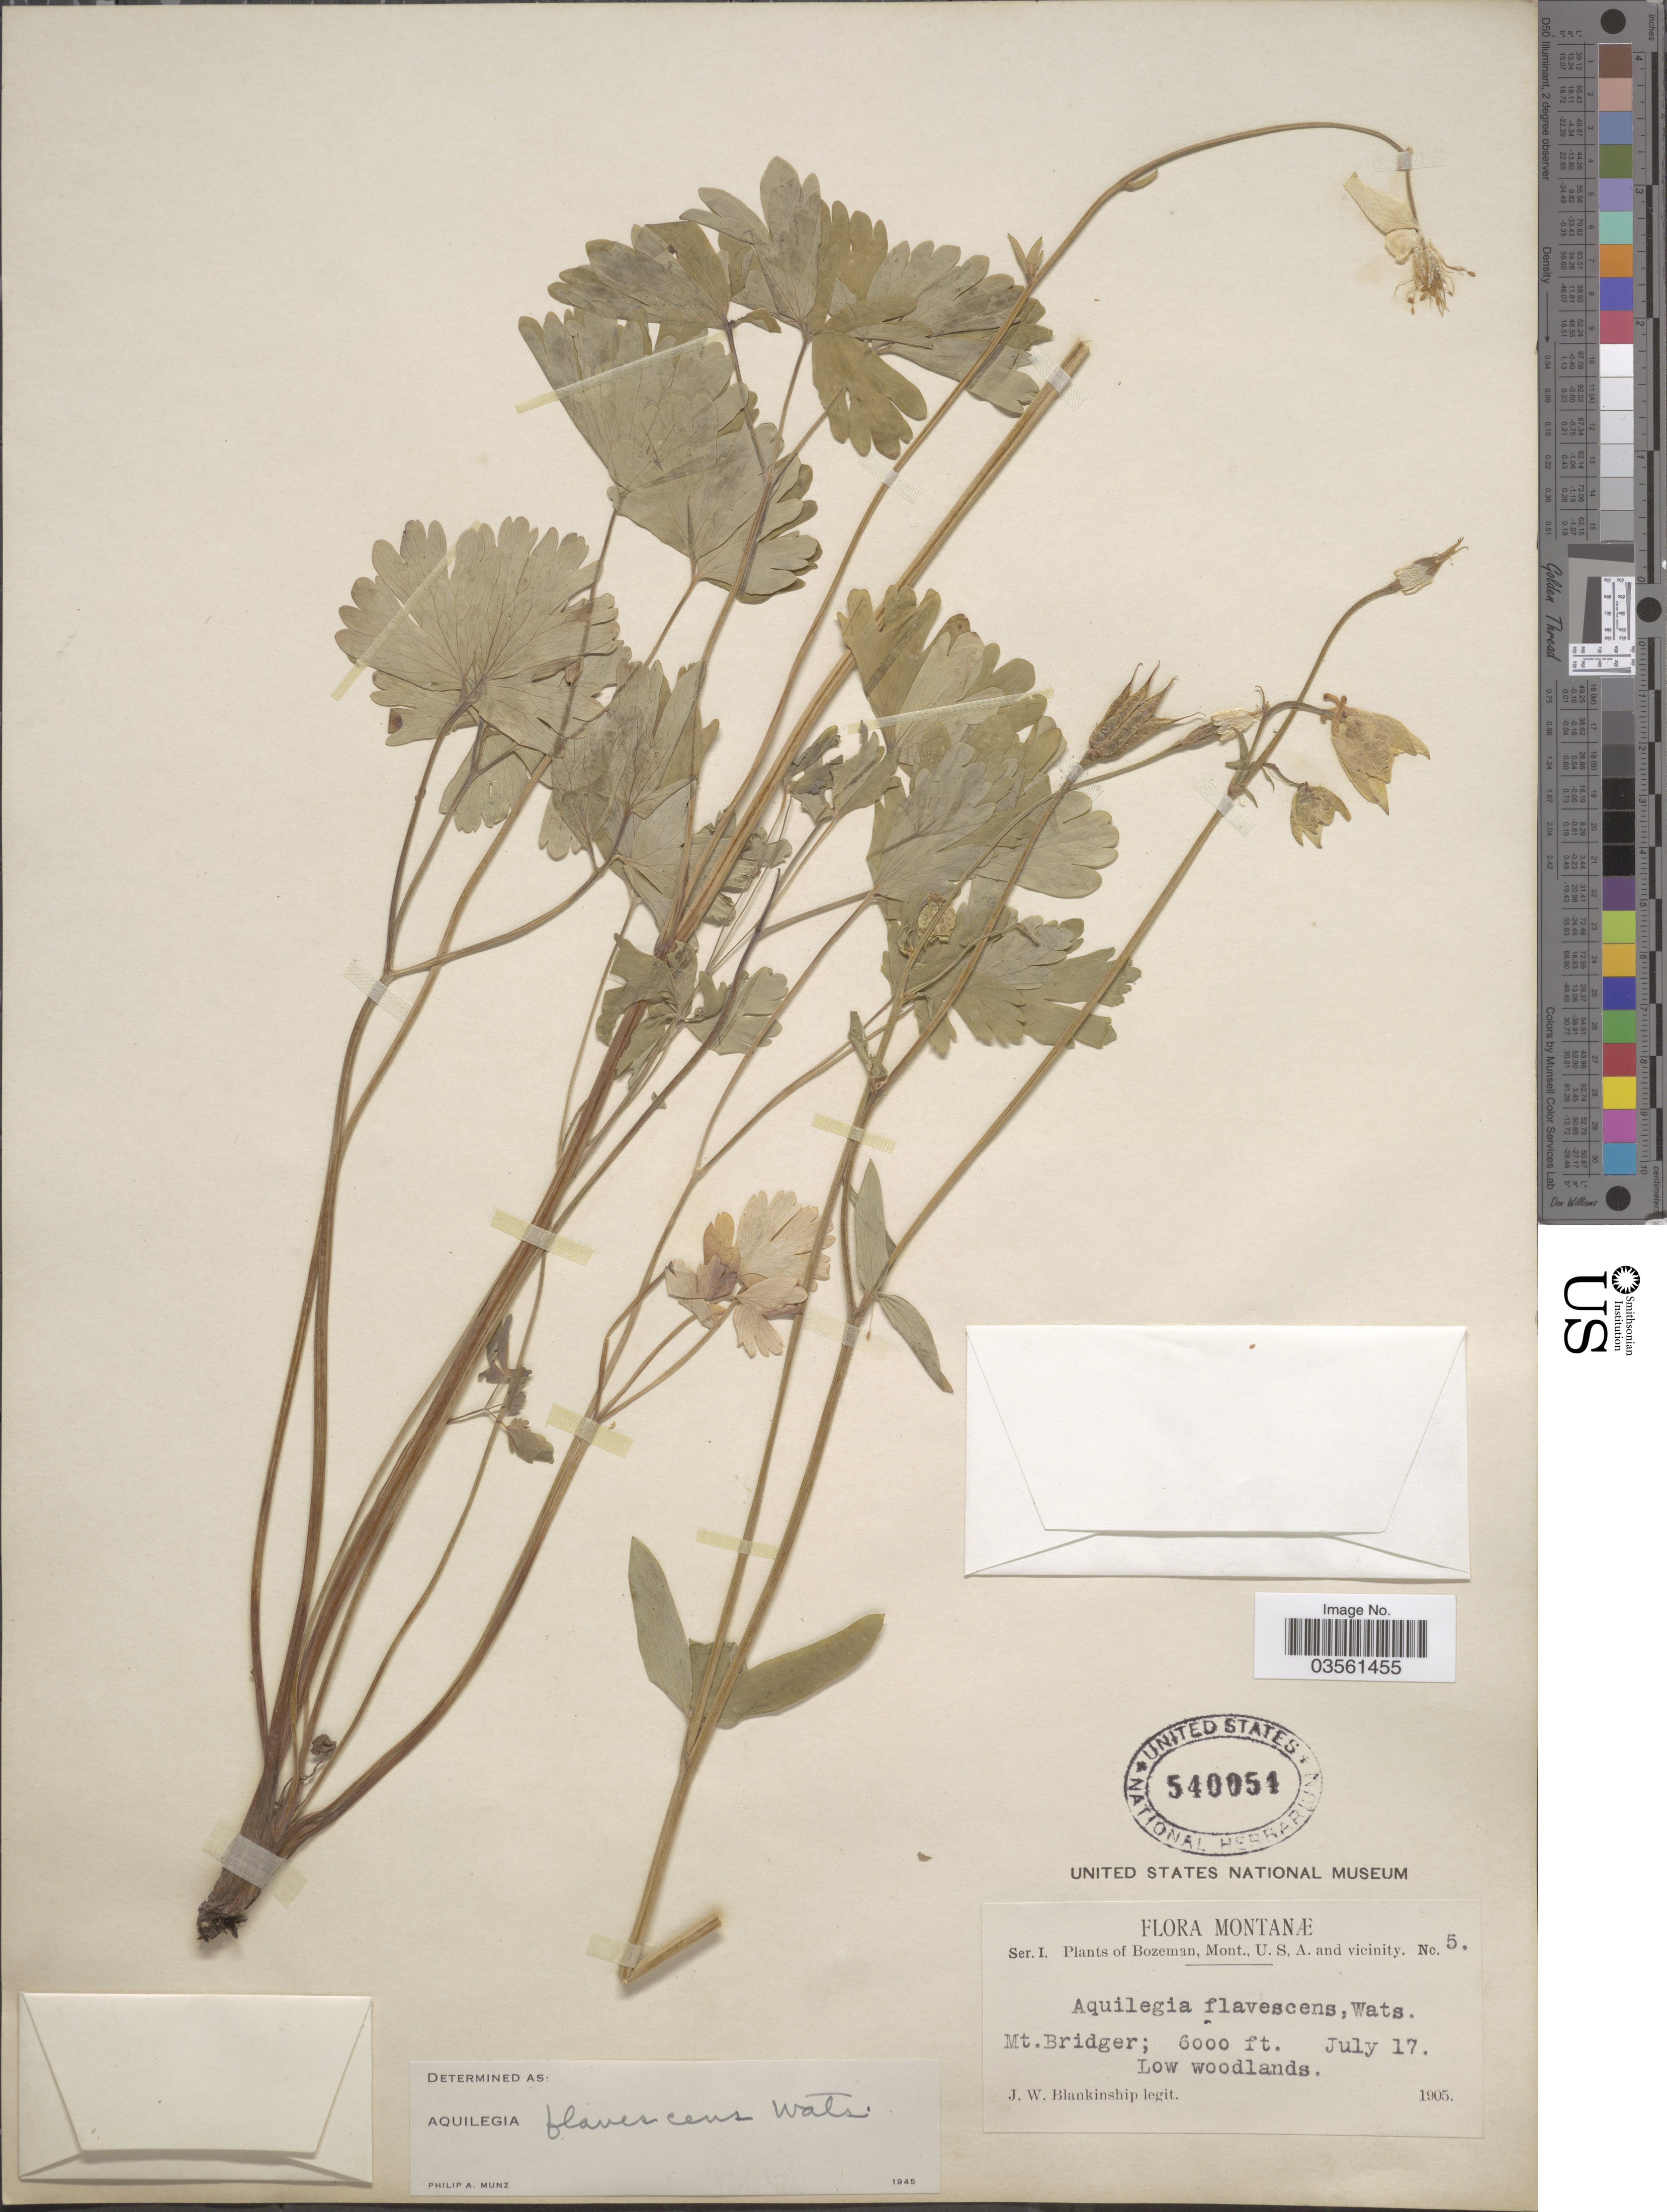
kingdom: Plantae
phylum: Tracheophyta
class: Magnoliopsida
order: Ranunculales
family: Ranunculaceae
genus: Aquilegia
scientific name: Aquilegia flavescens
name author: S. Watson in C. King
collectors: J. W. Blankinship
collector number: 5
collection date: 1905-07-17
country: United States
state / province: Montana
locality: Bozeman and vicinity. Mt. Bridger. Low woodlands.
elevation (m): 1829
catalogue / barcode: US 540054